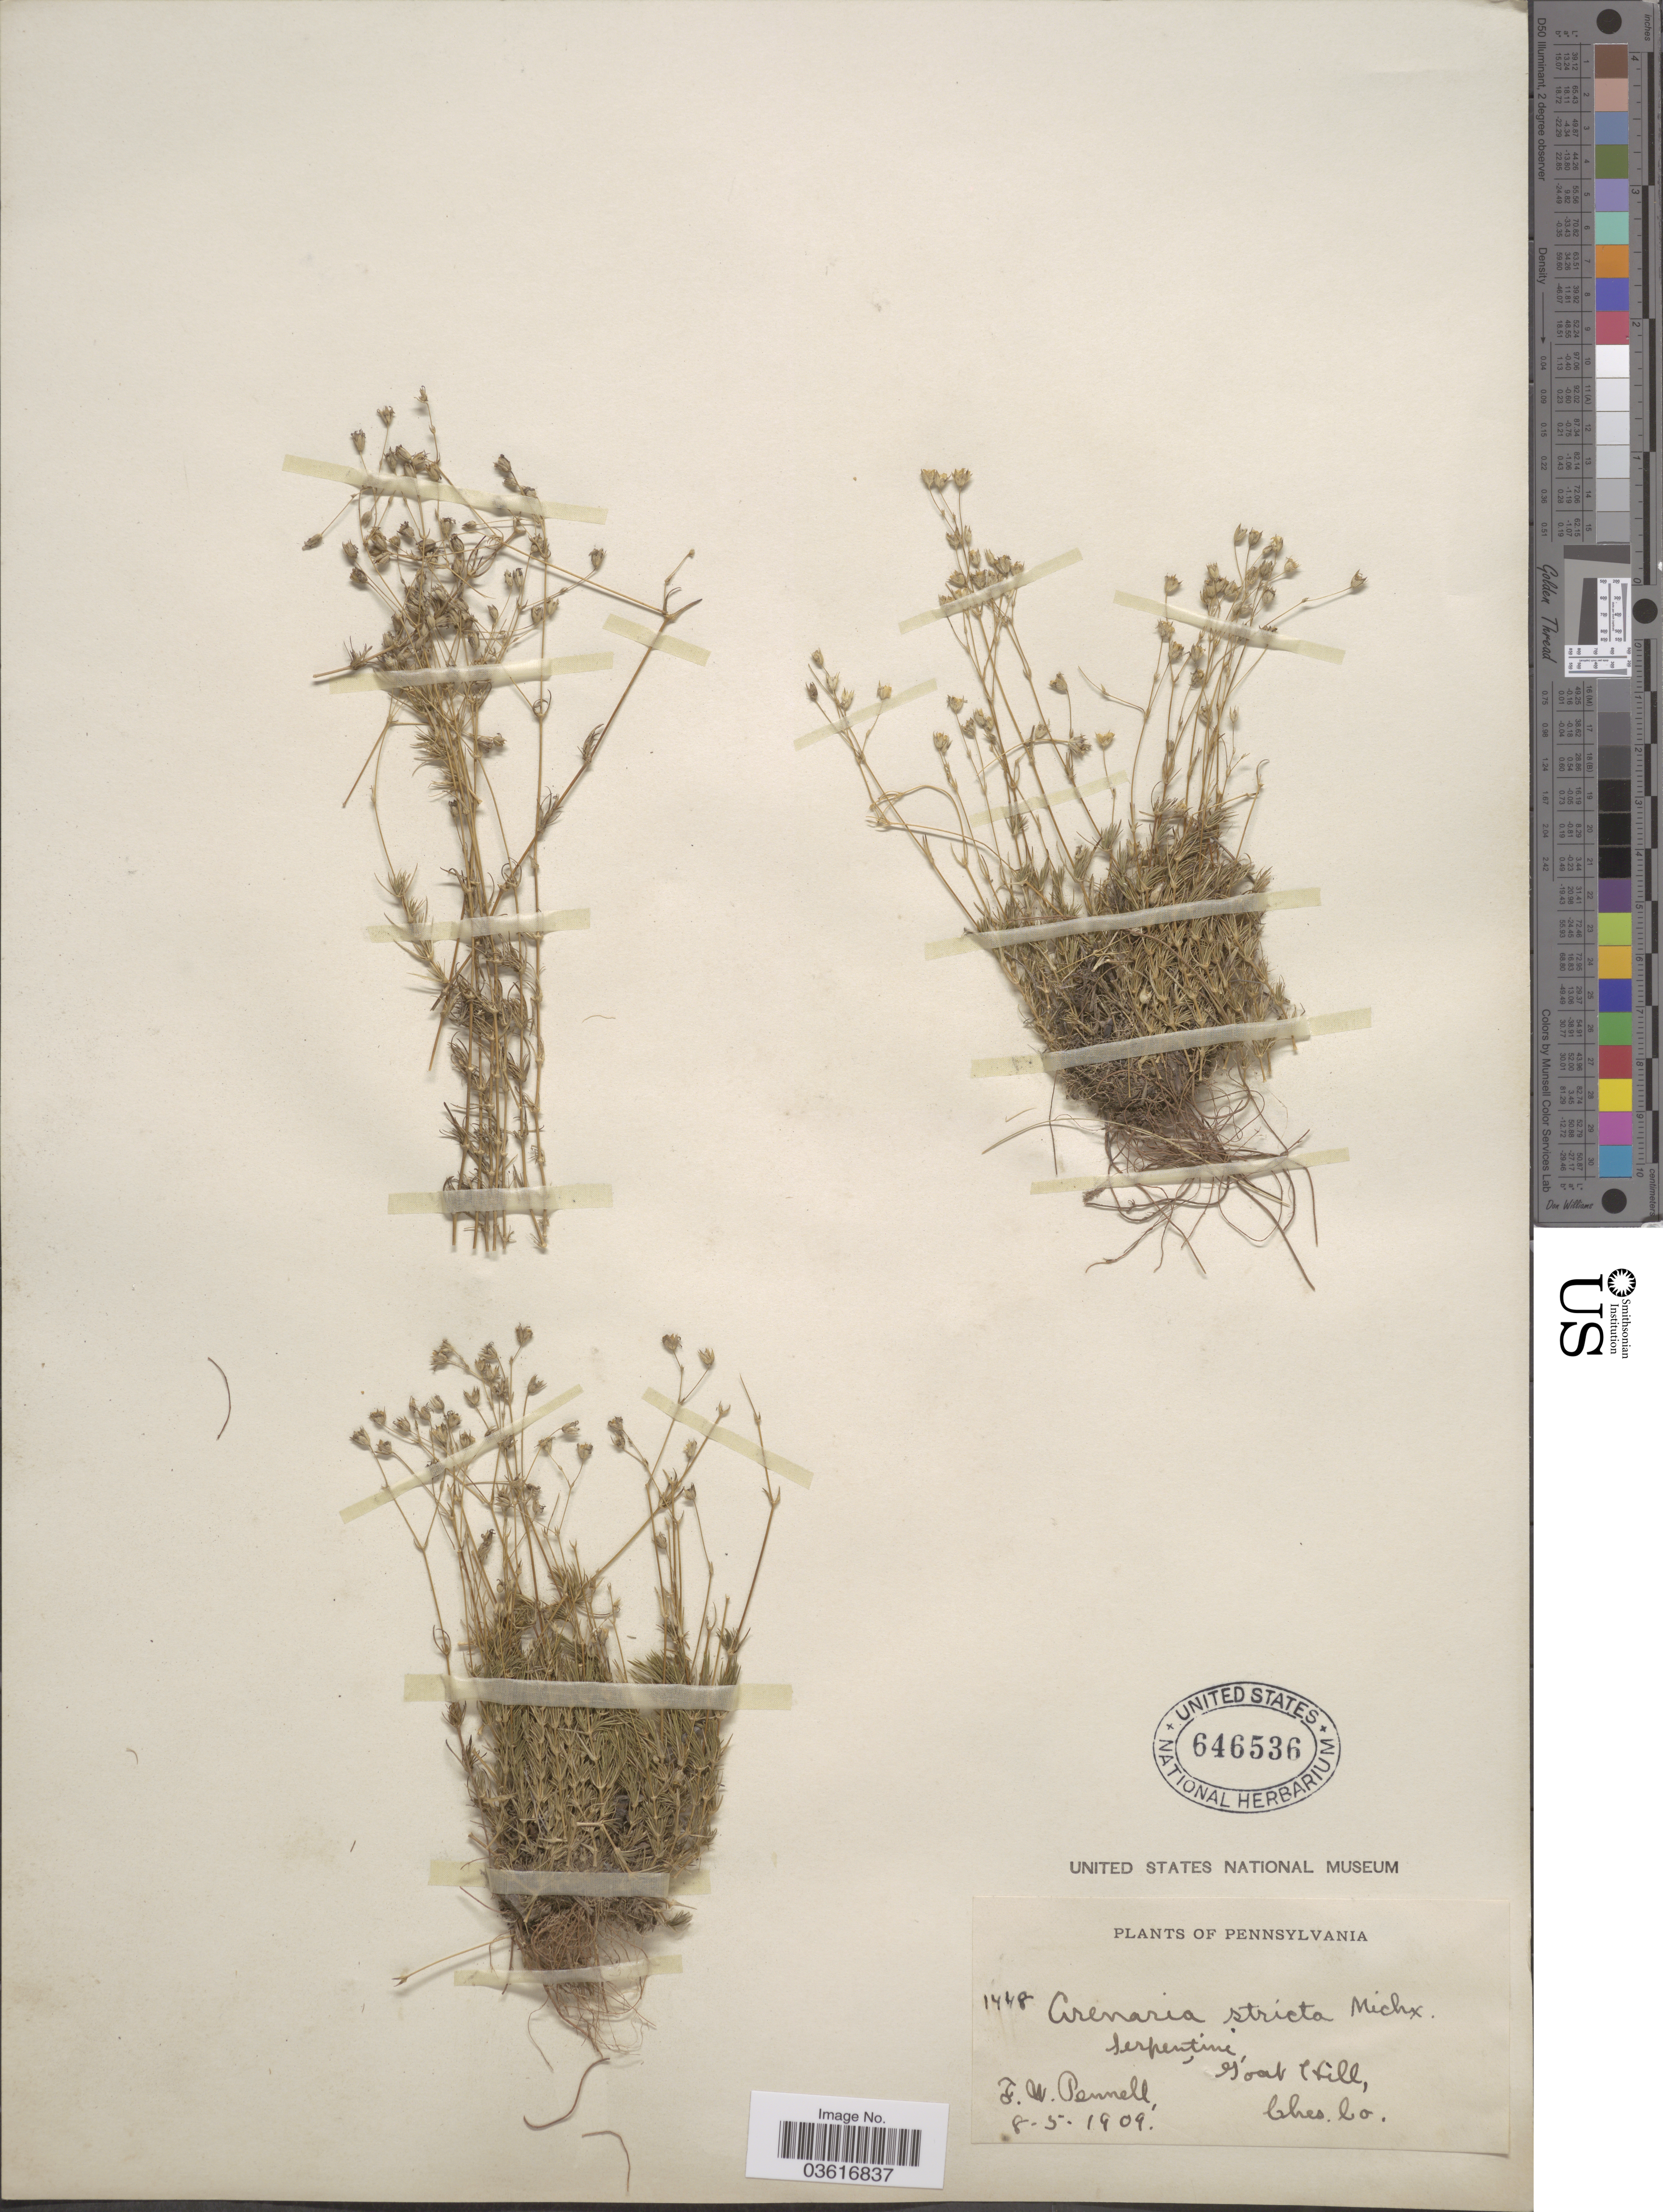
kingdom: Plantae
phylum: Tracheophyta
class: Magnoliopsida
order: Caryophyllales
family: Caryophyllaceae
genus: Minuartia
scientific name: Minuartia stricta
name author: (Sw.) Hiern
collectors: F. W. Pennell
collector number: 1448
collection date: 1909-08-05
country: United States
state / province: Pennsylvania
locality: Goat Hill. Ches. Co.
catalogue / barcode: US 646536